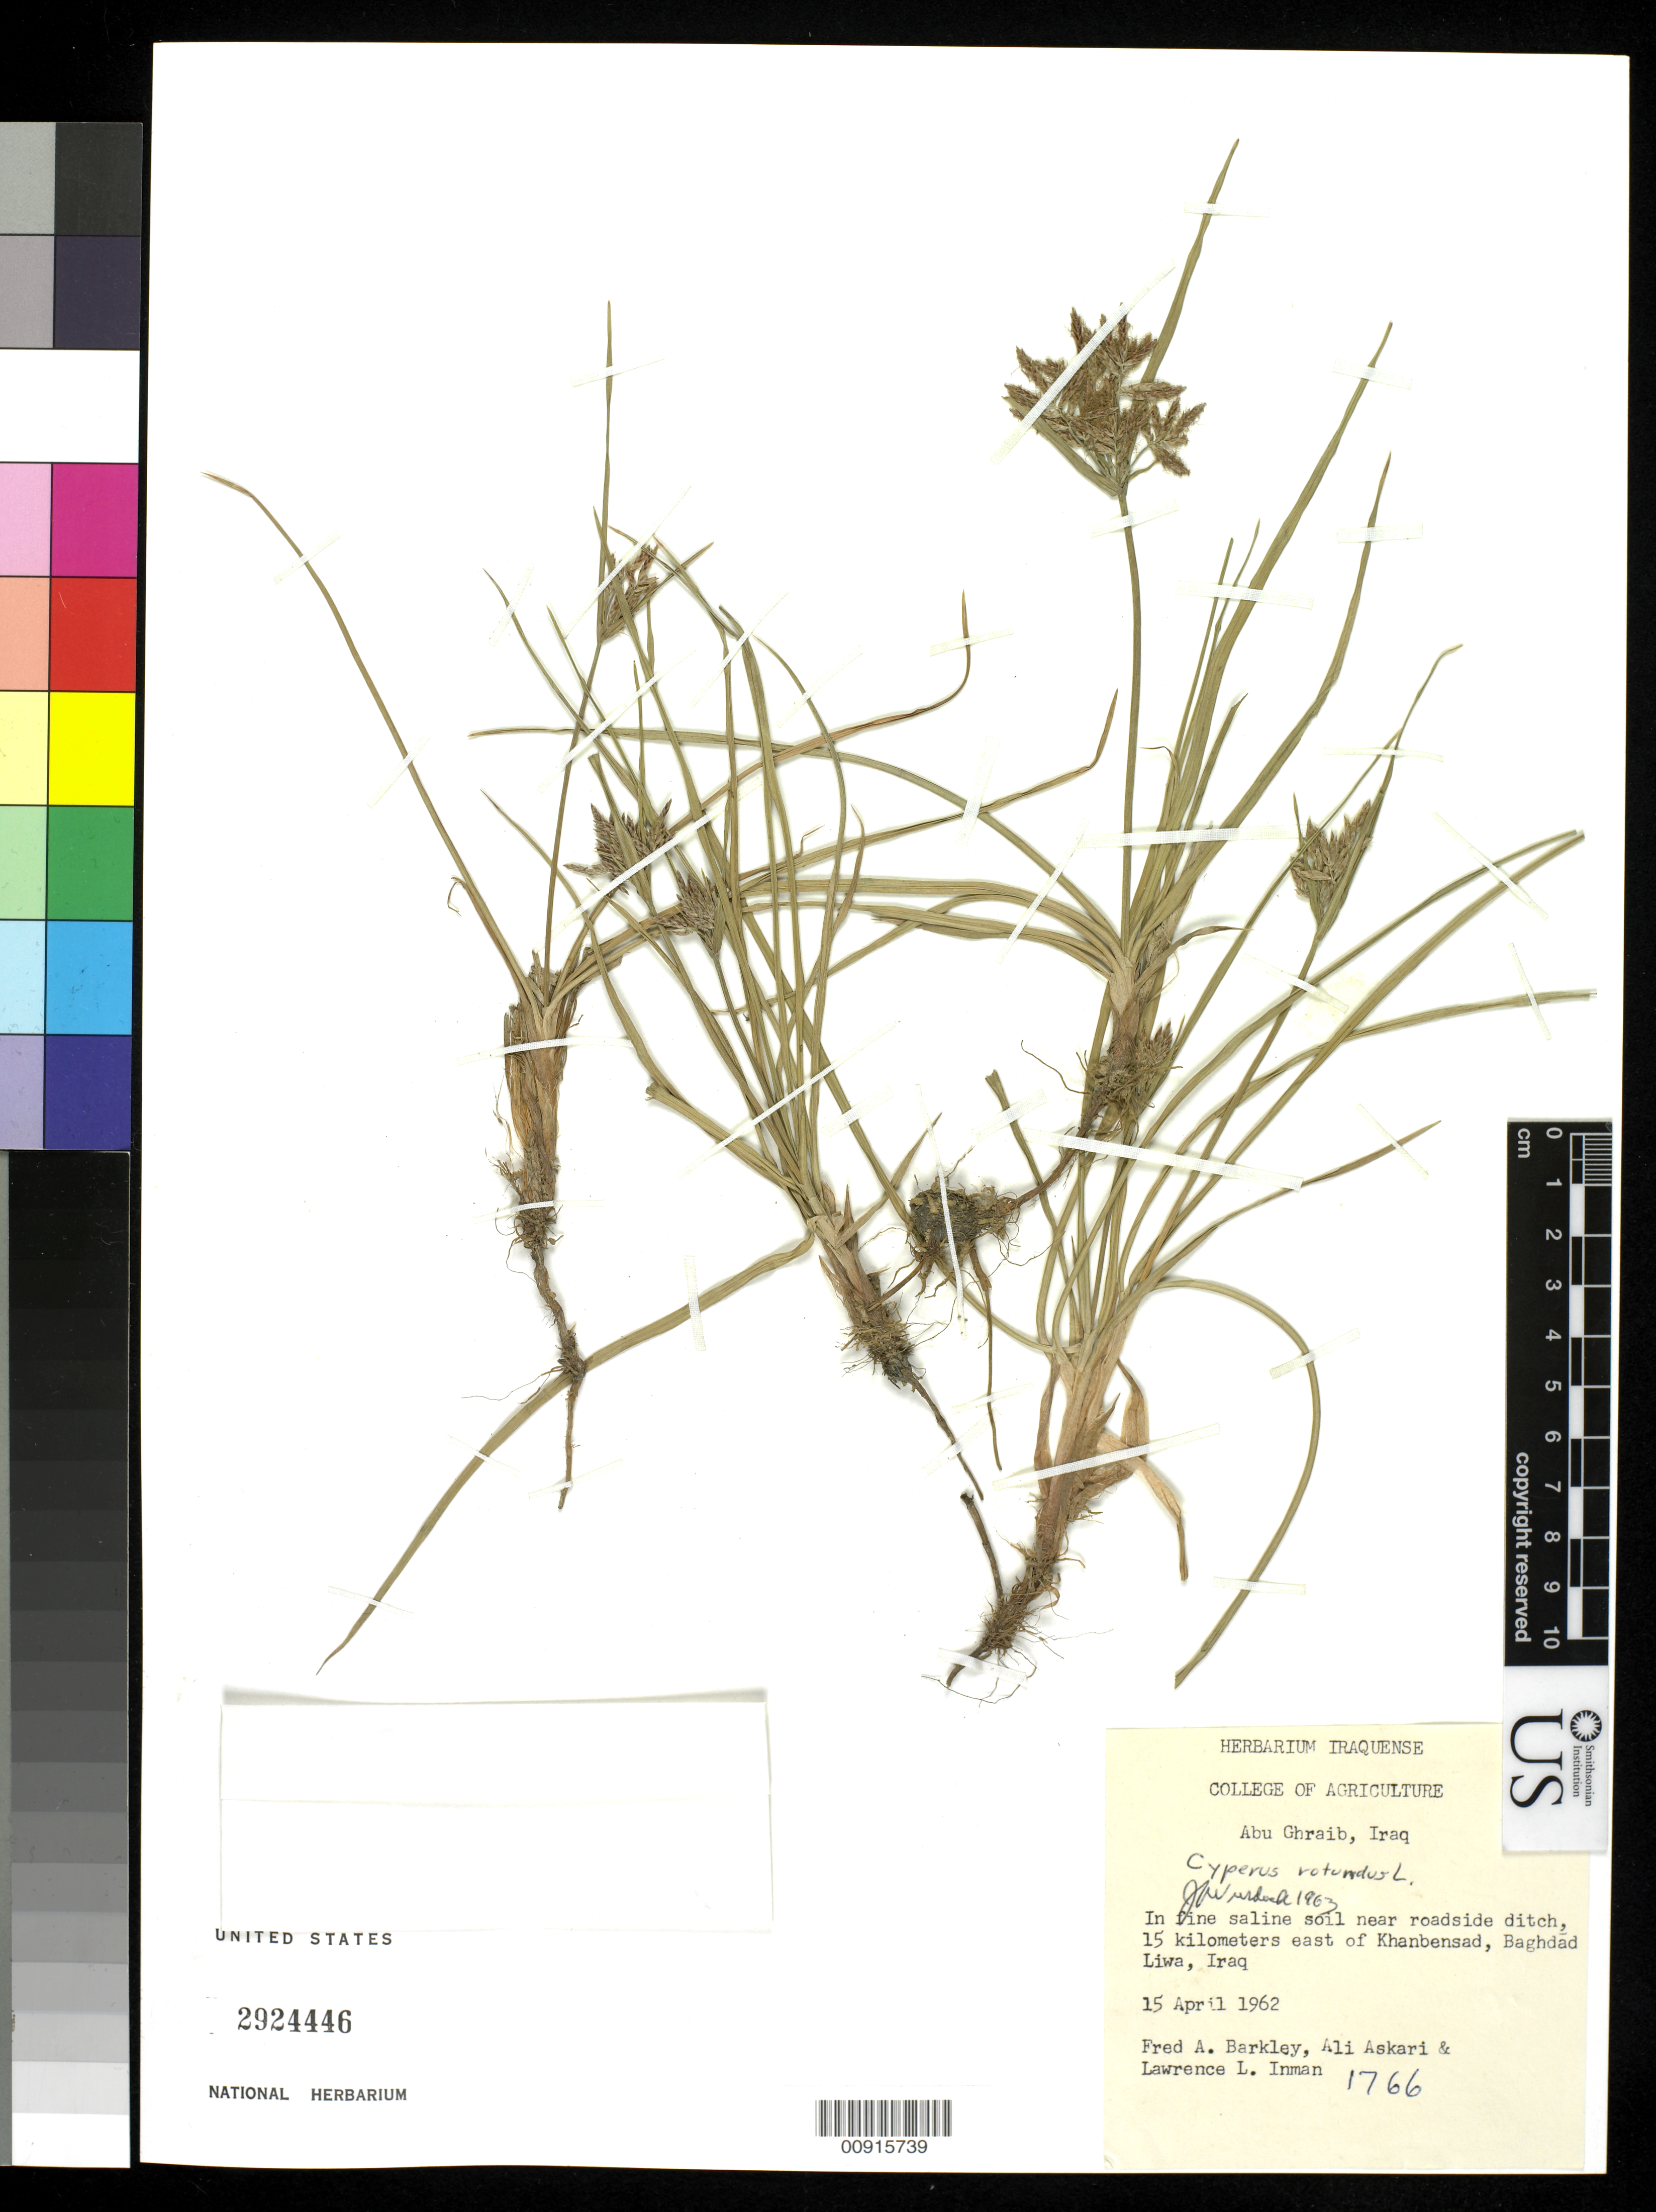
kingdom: Plantae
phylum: Tracheophyta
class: Liliopsida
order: Poales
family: Cyperaceae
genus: Cyperus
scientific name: Cyperus rotundus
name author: L.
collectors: F. A. Barkley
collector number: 1766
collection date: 1962-04-15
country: Iraq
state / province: Baghdad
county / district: Abu Ghraib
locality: Fine sandy soil near roadside ditch, 15 km. east of Khanbensad, Baghdad, Liwa, Iraq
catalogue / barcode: US 2924446